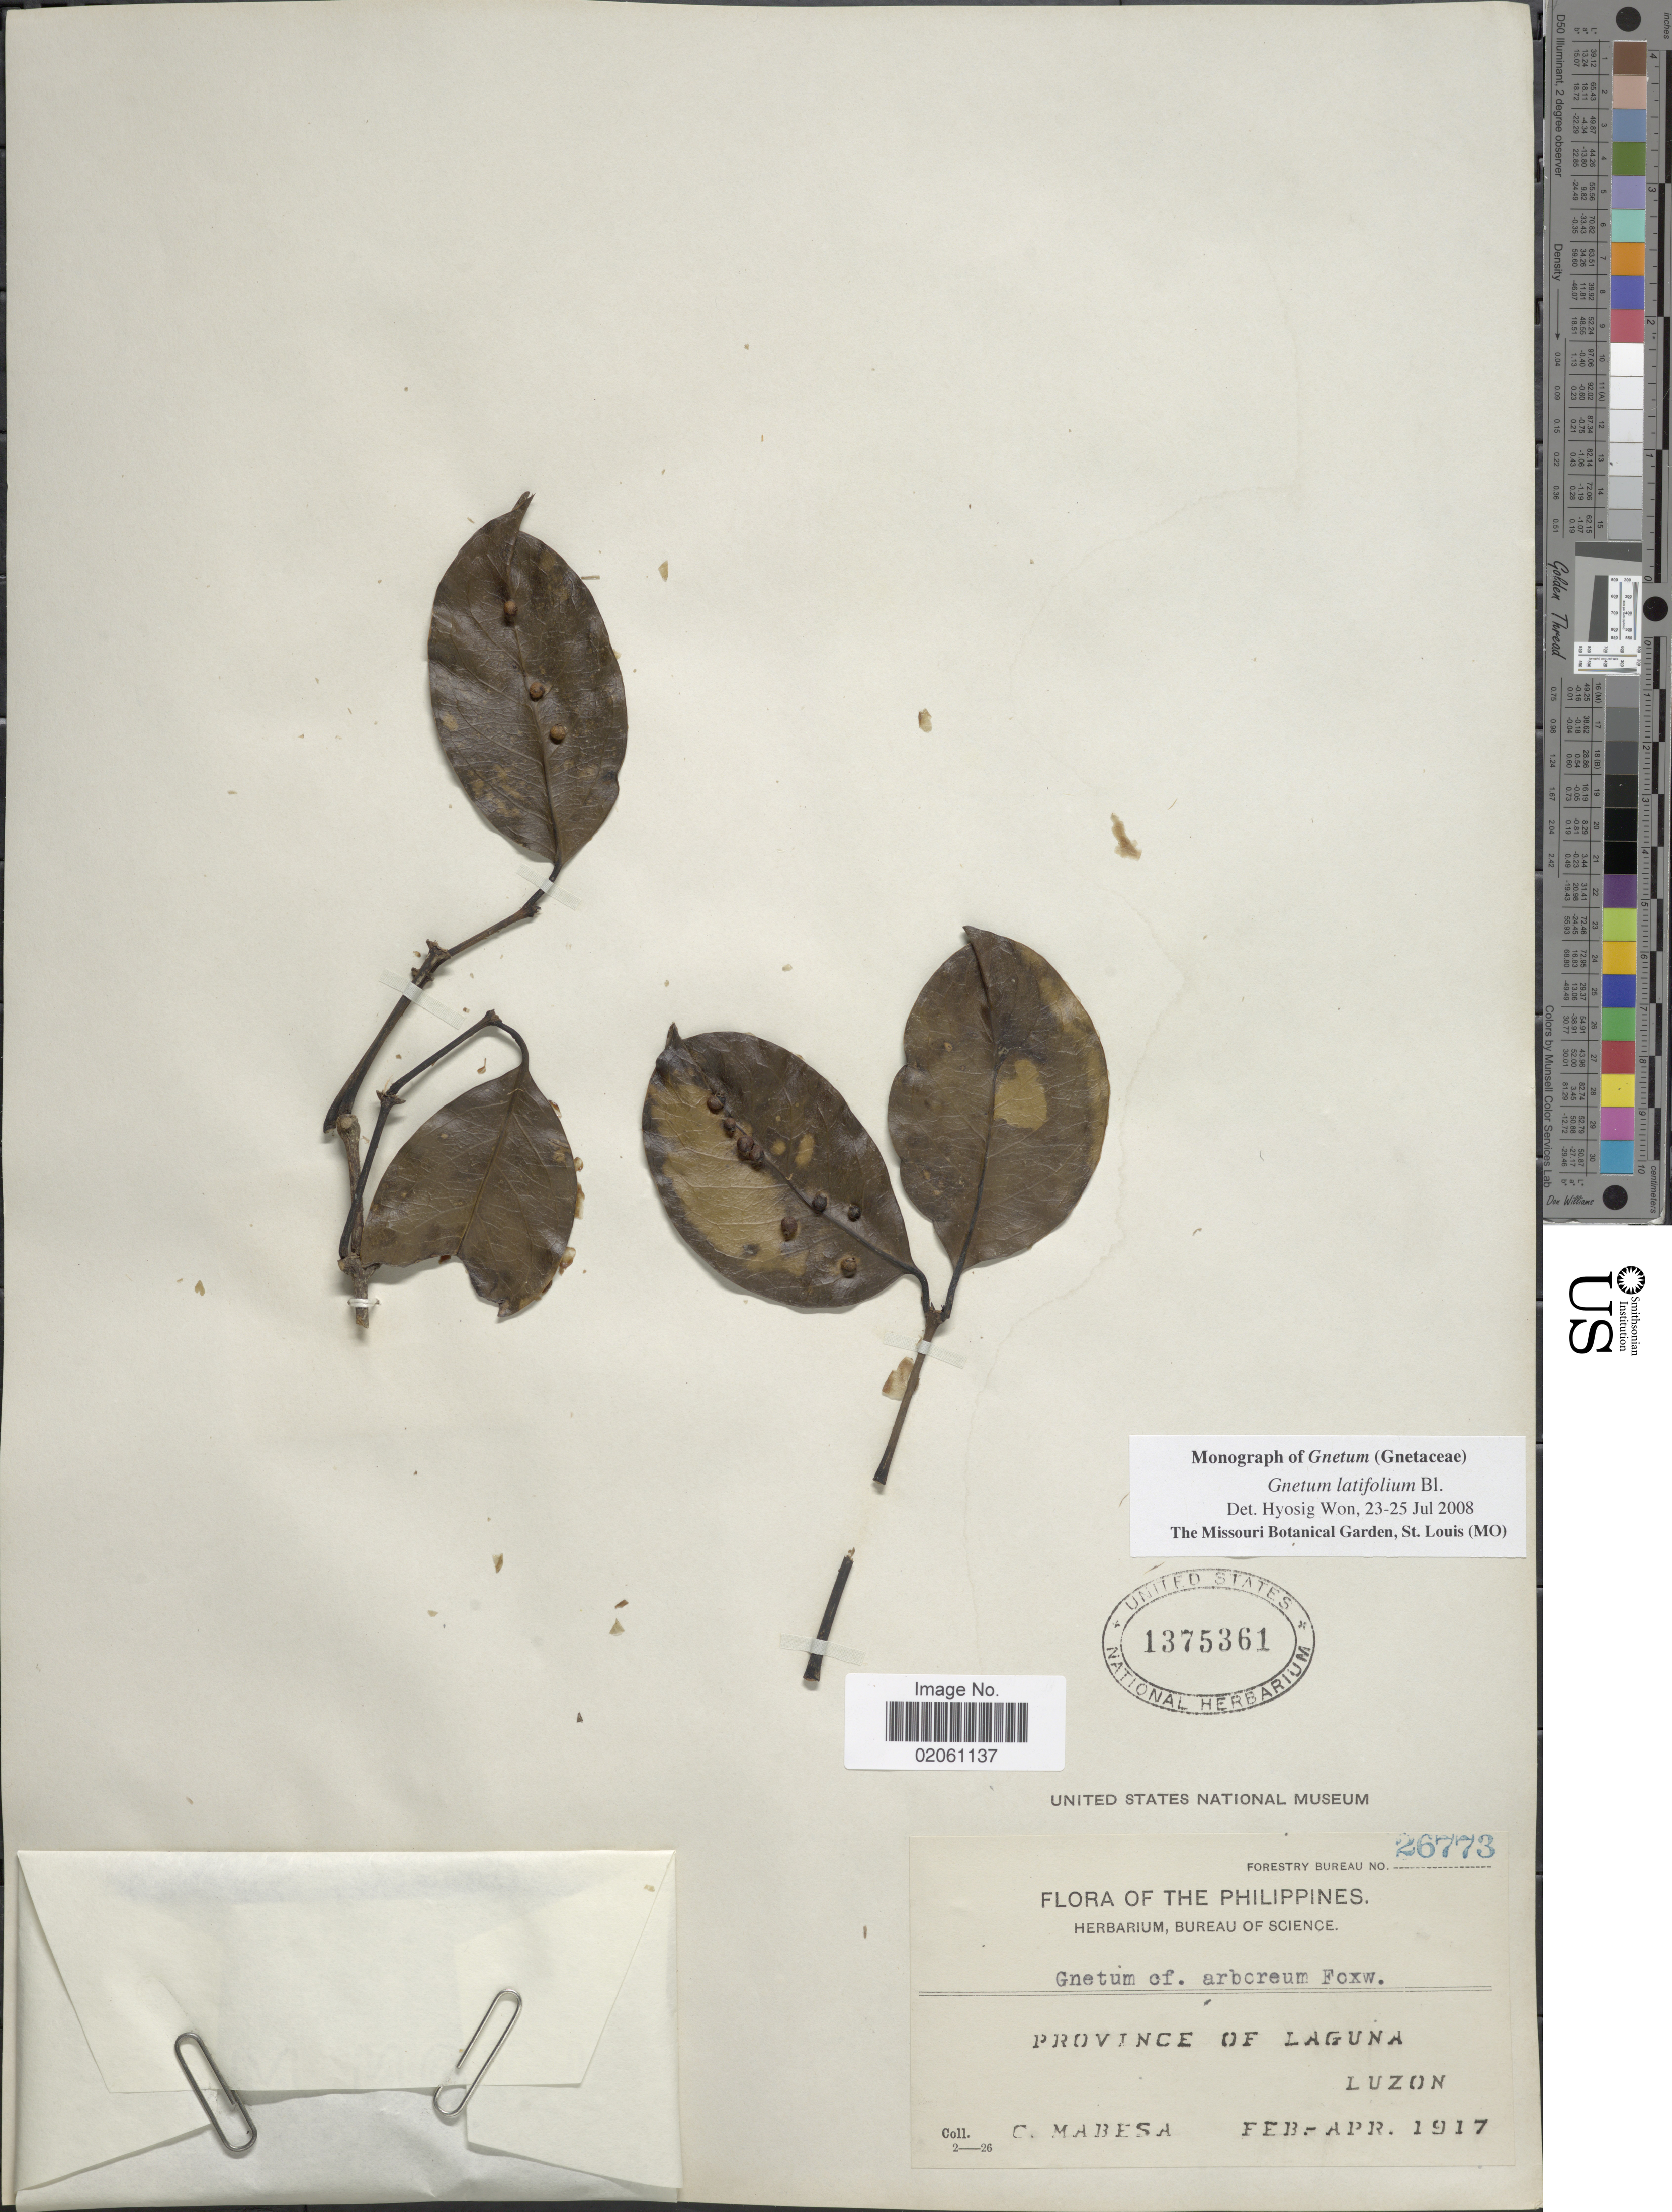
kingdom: Plantae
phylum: Tracheophyta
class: Gnetopsida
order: Gnetales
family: Gnetaceae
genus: Gnetum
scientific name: Gnetum indicum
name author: (Lour.) Merr.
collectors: C. Mabesa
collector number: Forestry Bureau 26773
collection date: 1917-02/1917-04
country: Philippines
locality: Province of Laguna. Luzon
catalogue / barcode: US 1375361